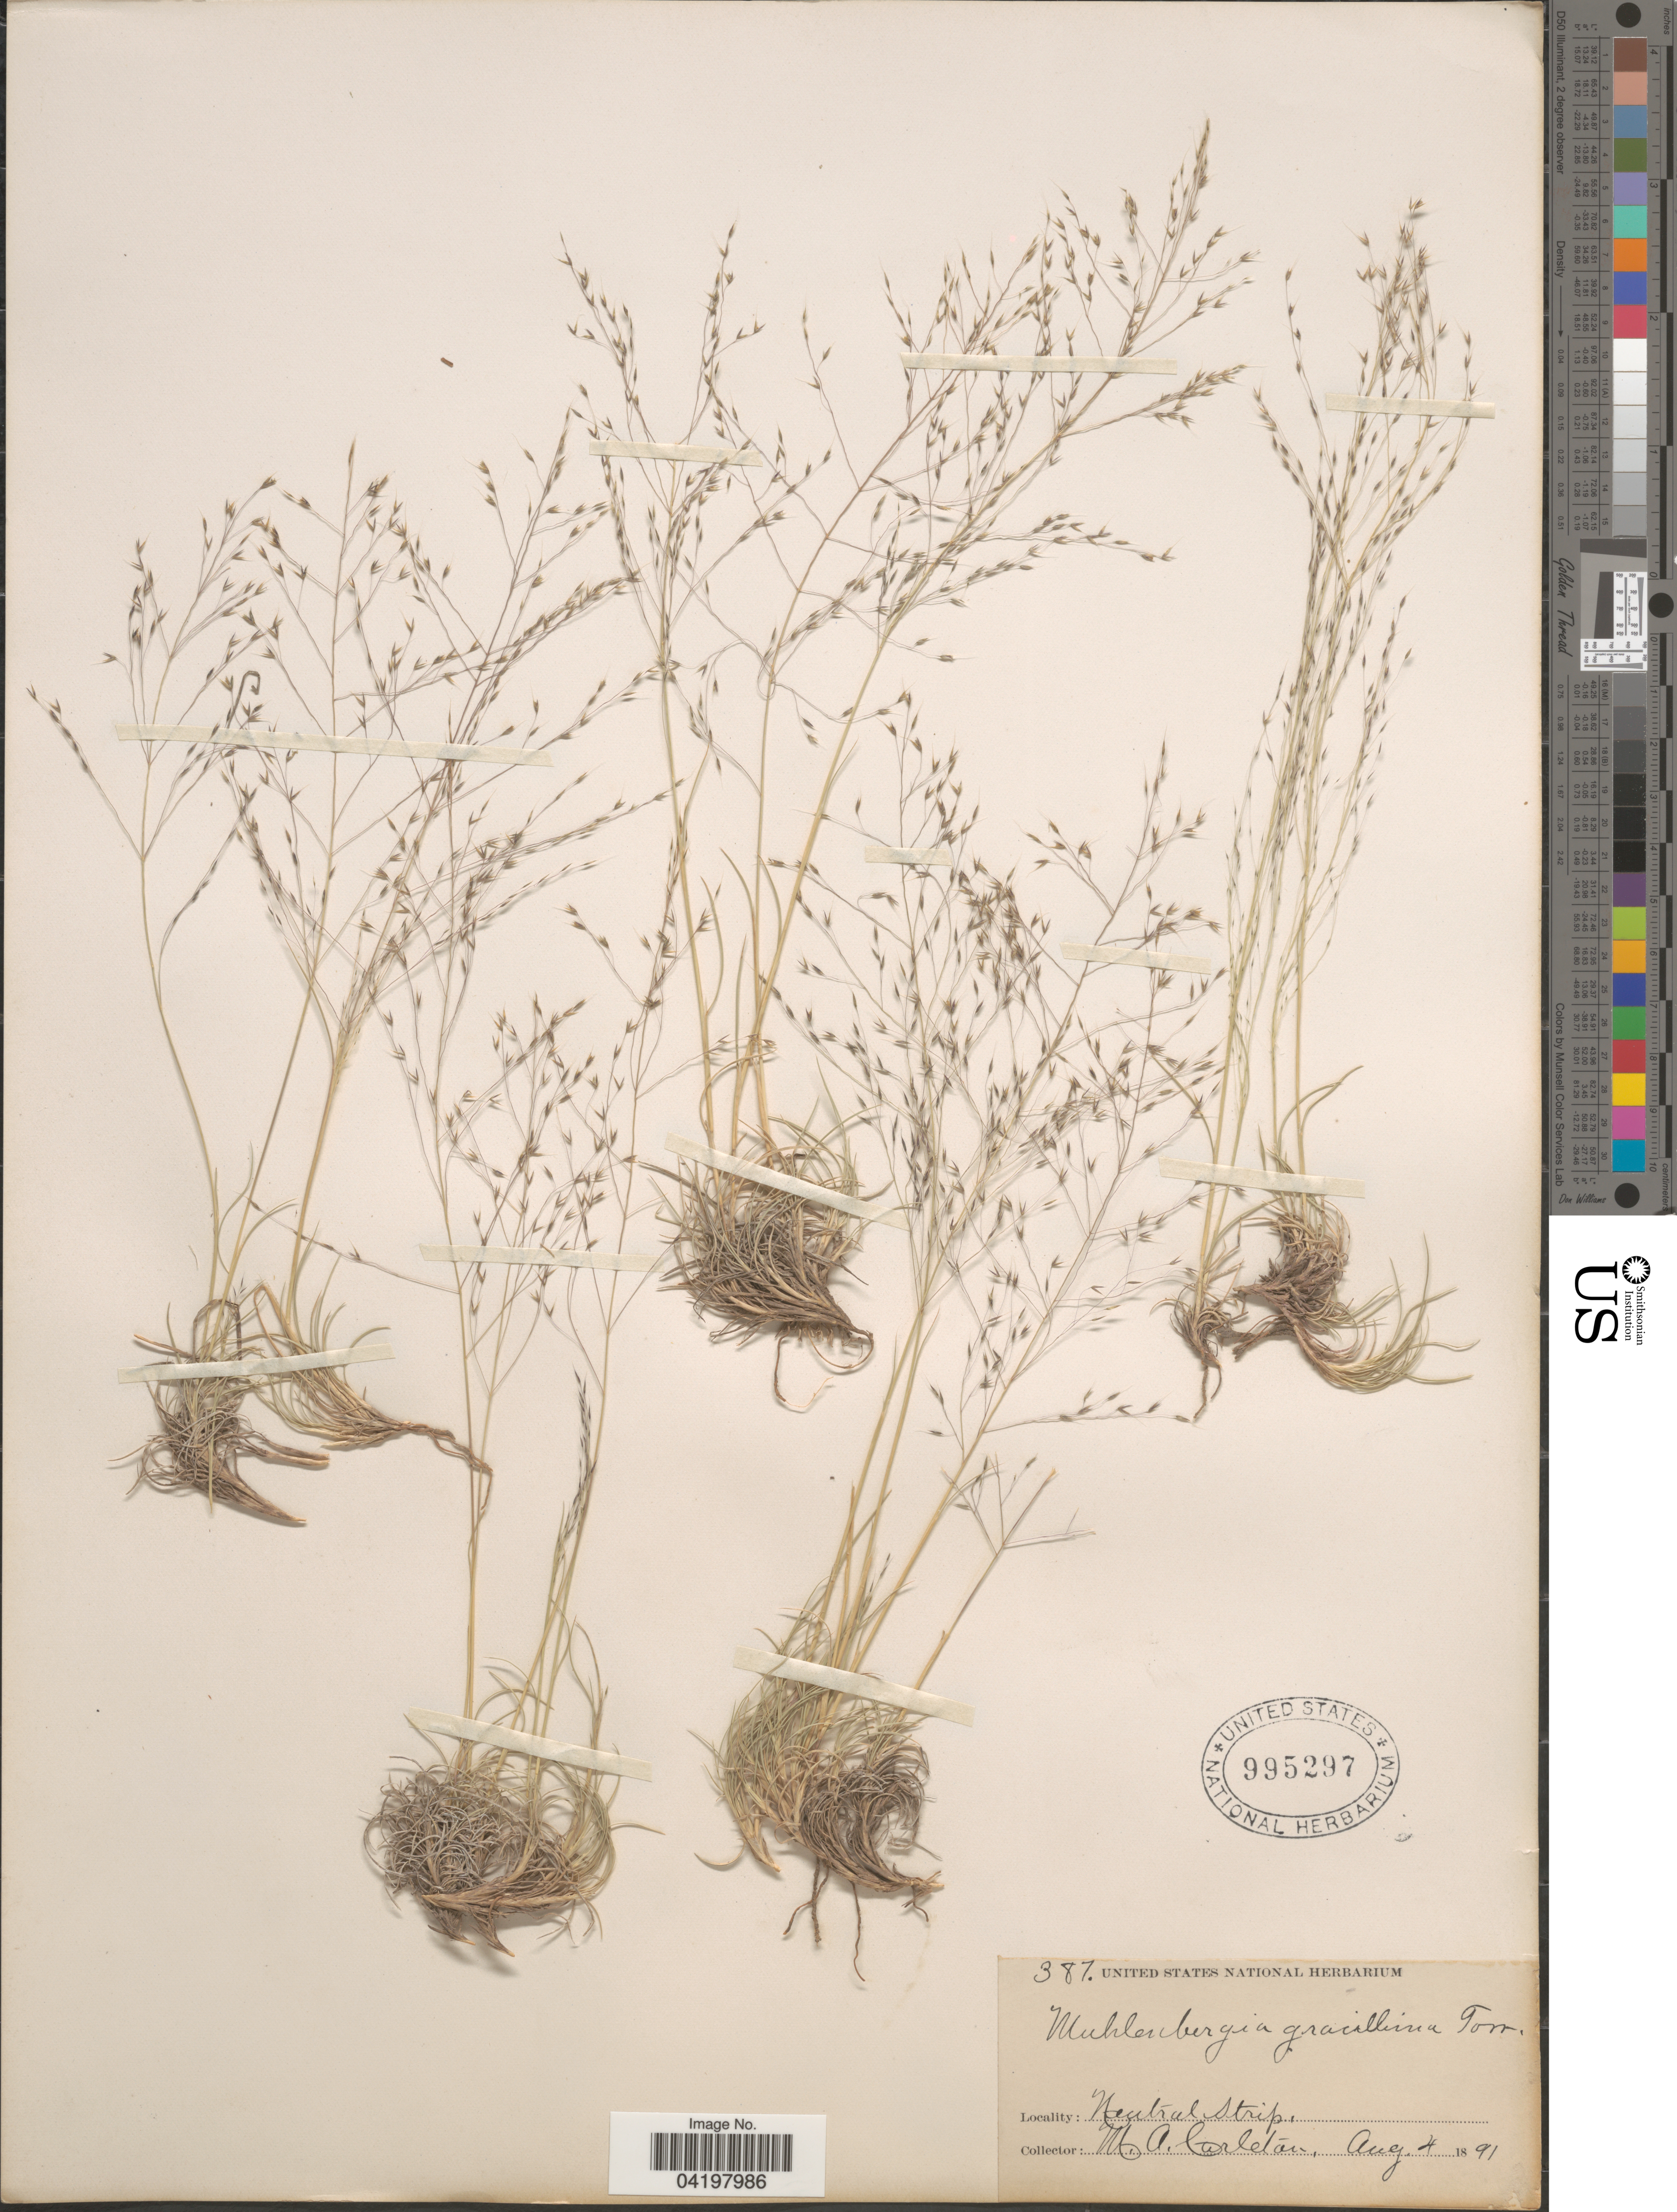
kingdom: Plantae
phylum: Tracheophyta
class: Liliopsida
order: Poales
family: Poaceae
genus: Muhlenbergia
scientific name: Muhlenbergia torreyi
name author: (Kunth) Hitchc. ex Bush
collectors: M. A. Carleton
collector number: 387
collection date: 1891-08-04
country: United States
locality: Neutral Strip.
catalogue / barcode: US 995297